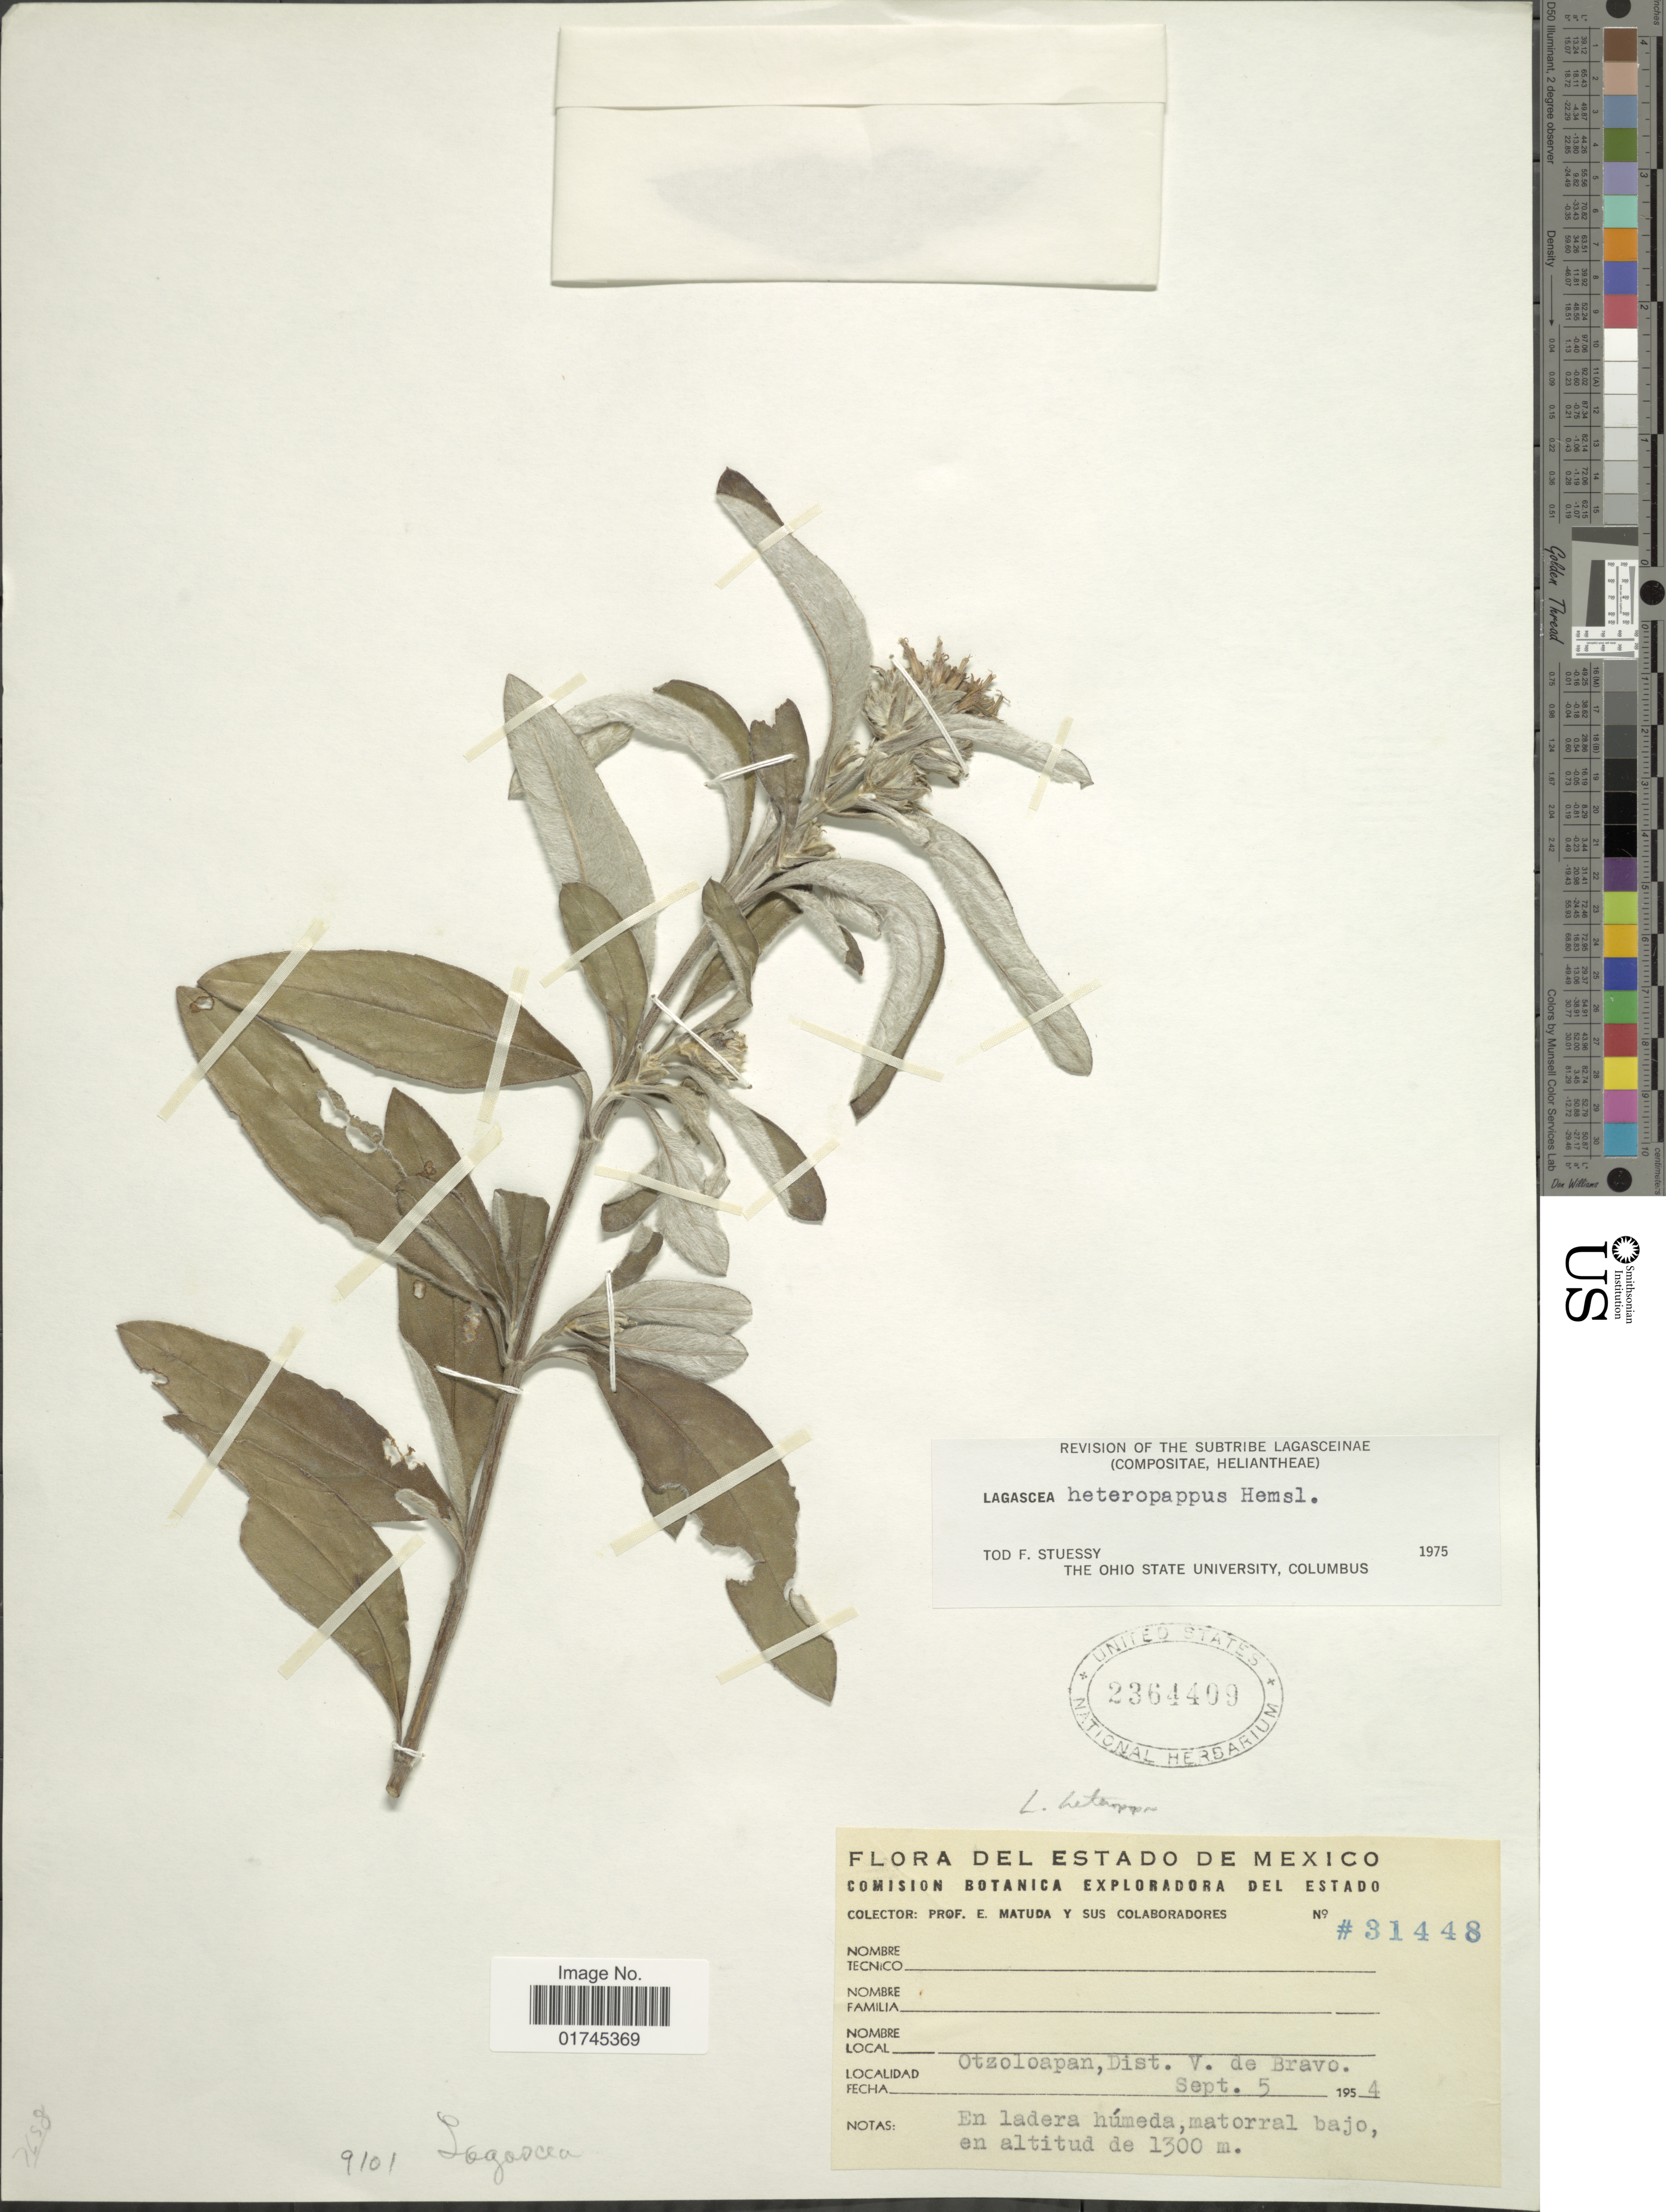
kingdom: Plantae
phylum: Tracheophyta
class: Magnoliopsida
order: Asterales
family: Asteraceae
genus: Lagascea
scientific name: Lagascea heteropappus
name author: Hemsl.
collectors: E. Matuda & et al.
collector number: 31448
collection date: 1954-09-05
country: Mexico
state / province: México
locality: Estado del Mexico, Otzoloapan, Dist. V. de Bravo, en ladera humeda, matorral bajo.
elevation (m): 1300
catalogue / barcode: US 2364409